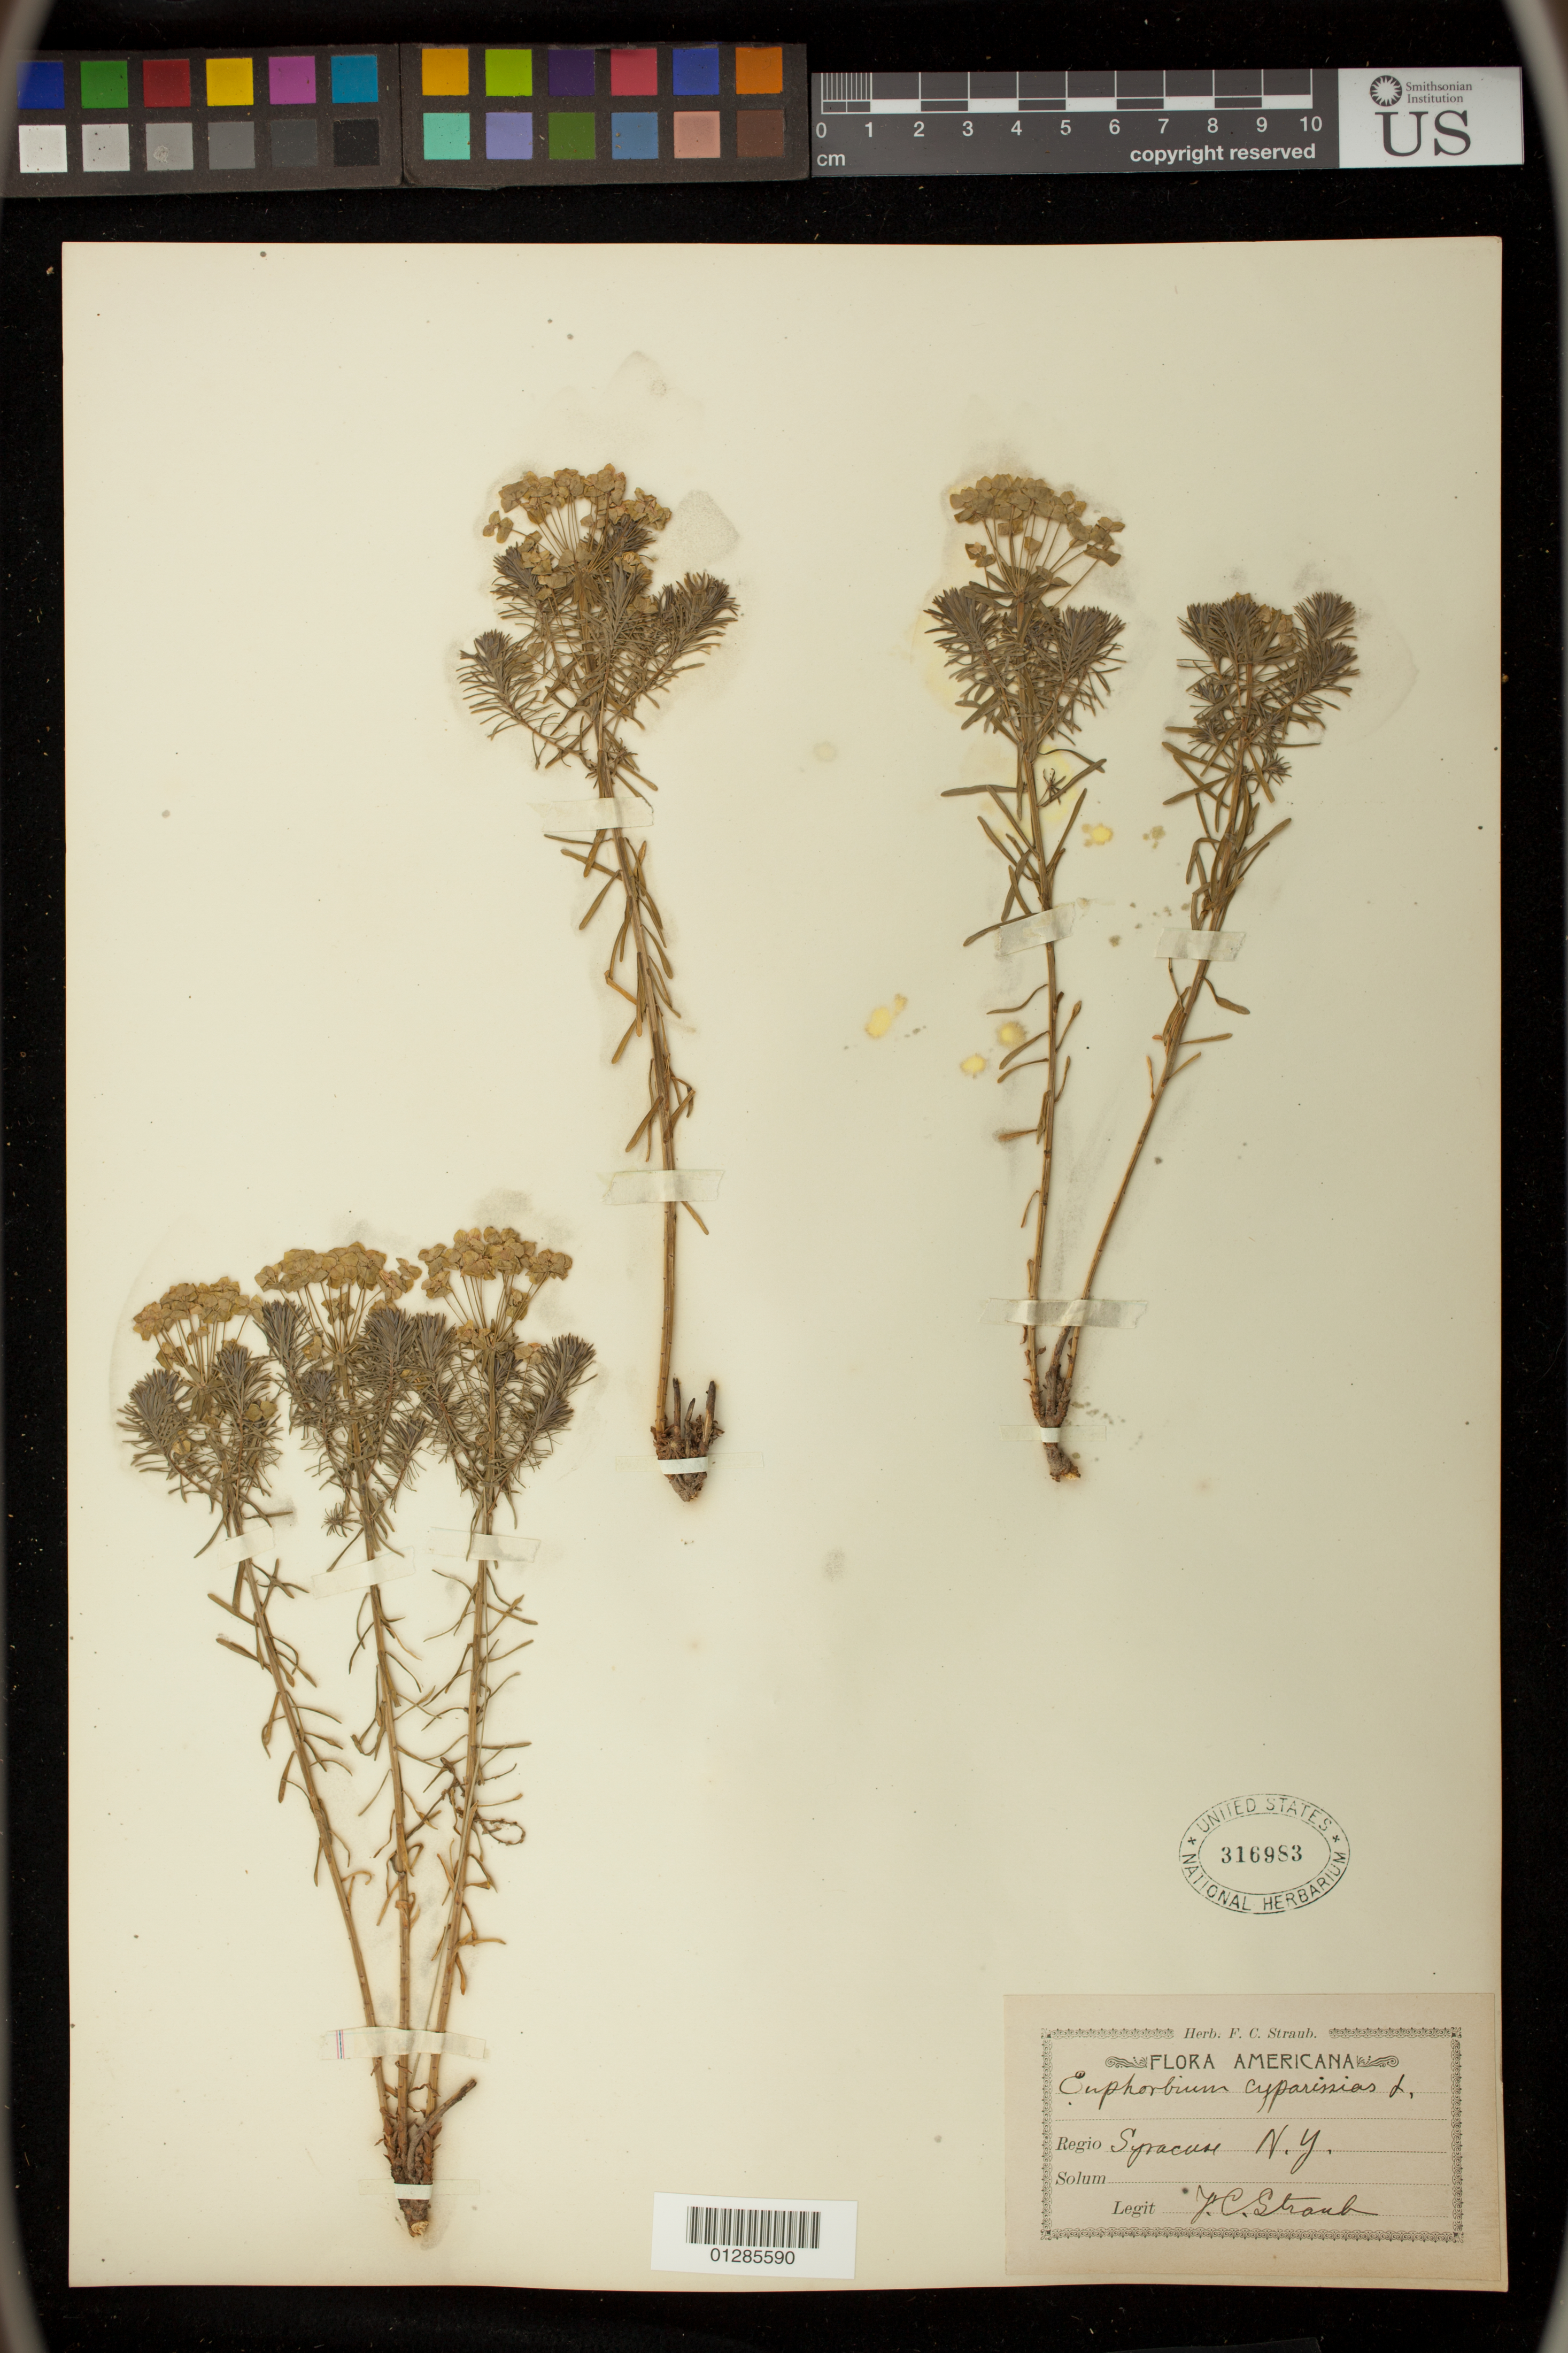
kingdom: Plantae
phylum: Tracheophyta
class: Magnoliopsida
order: Malpighiales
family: Euphorbiaceae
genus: Euphorbia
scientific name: Euphorbia cyparissias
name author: L.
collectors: F. Straub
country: United States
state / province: New York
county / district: Onondaga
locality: Syracuse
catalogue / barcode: US 316983